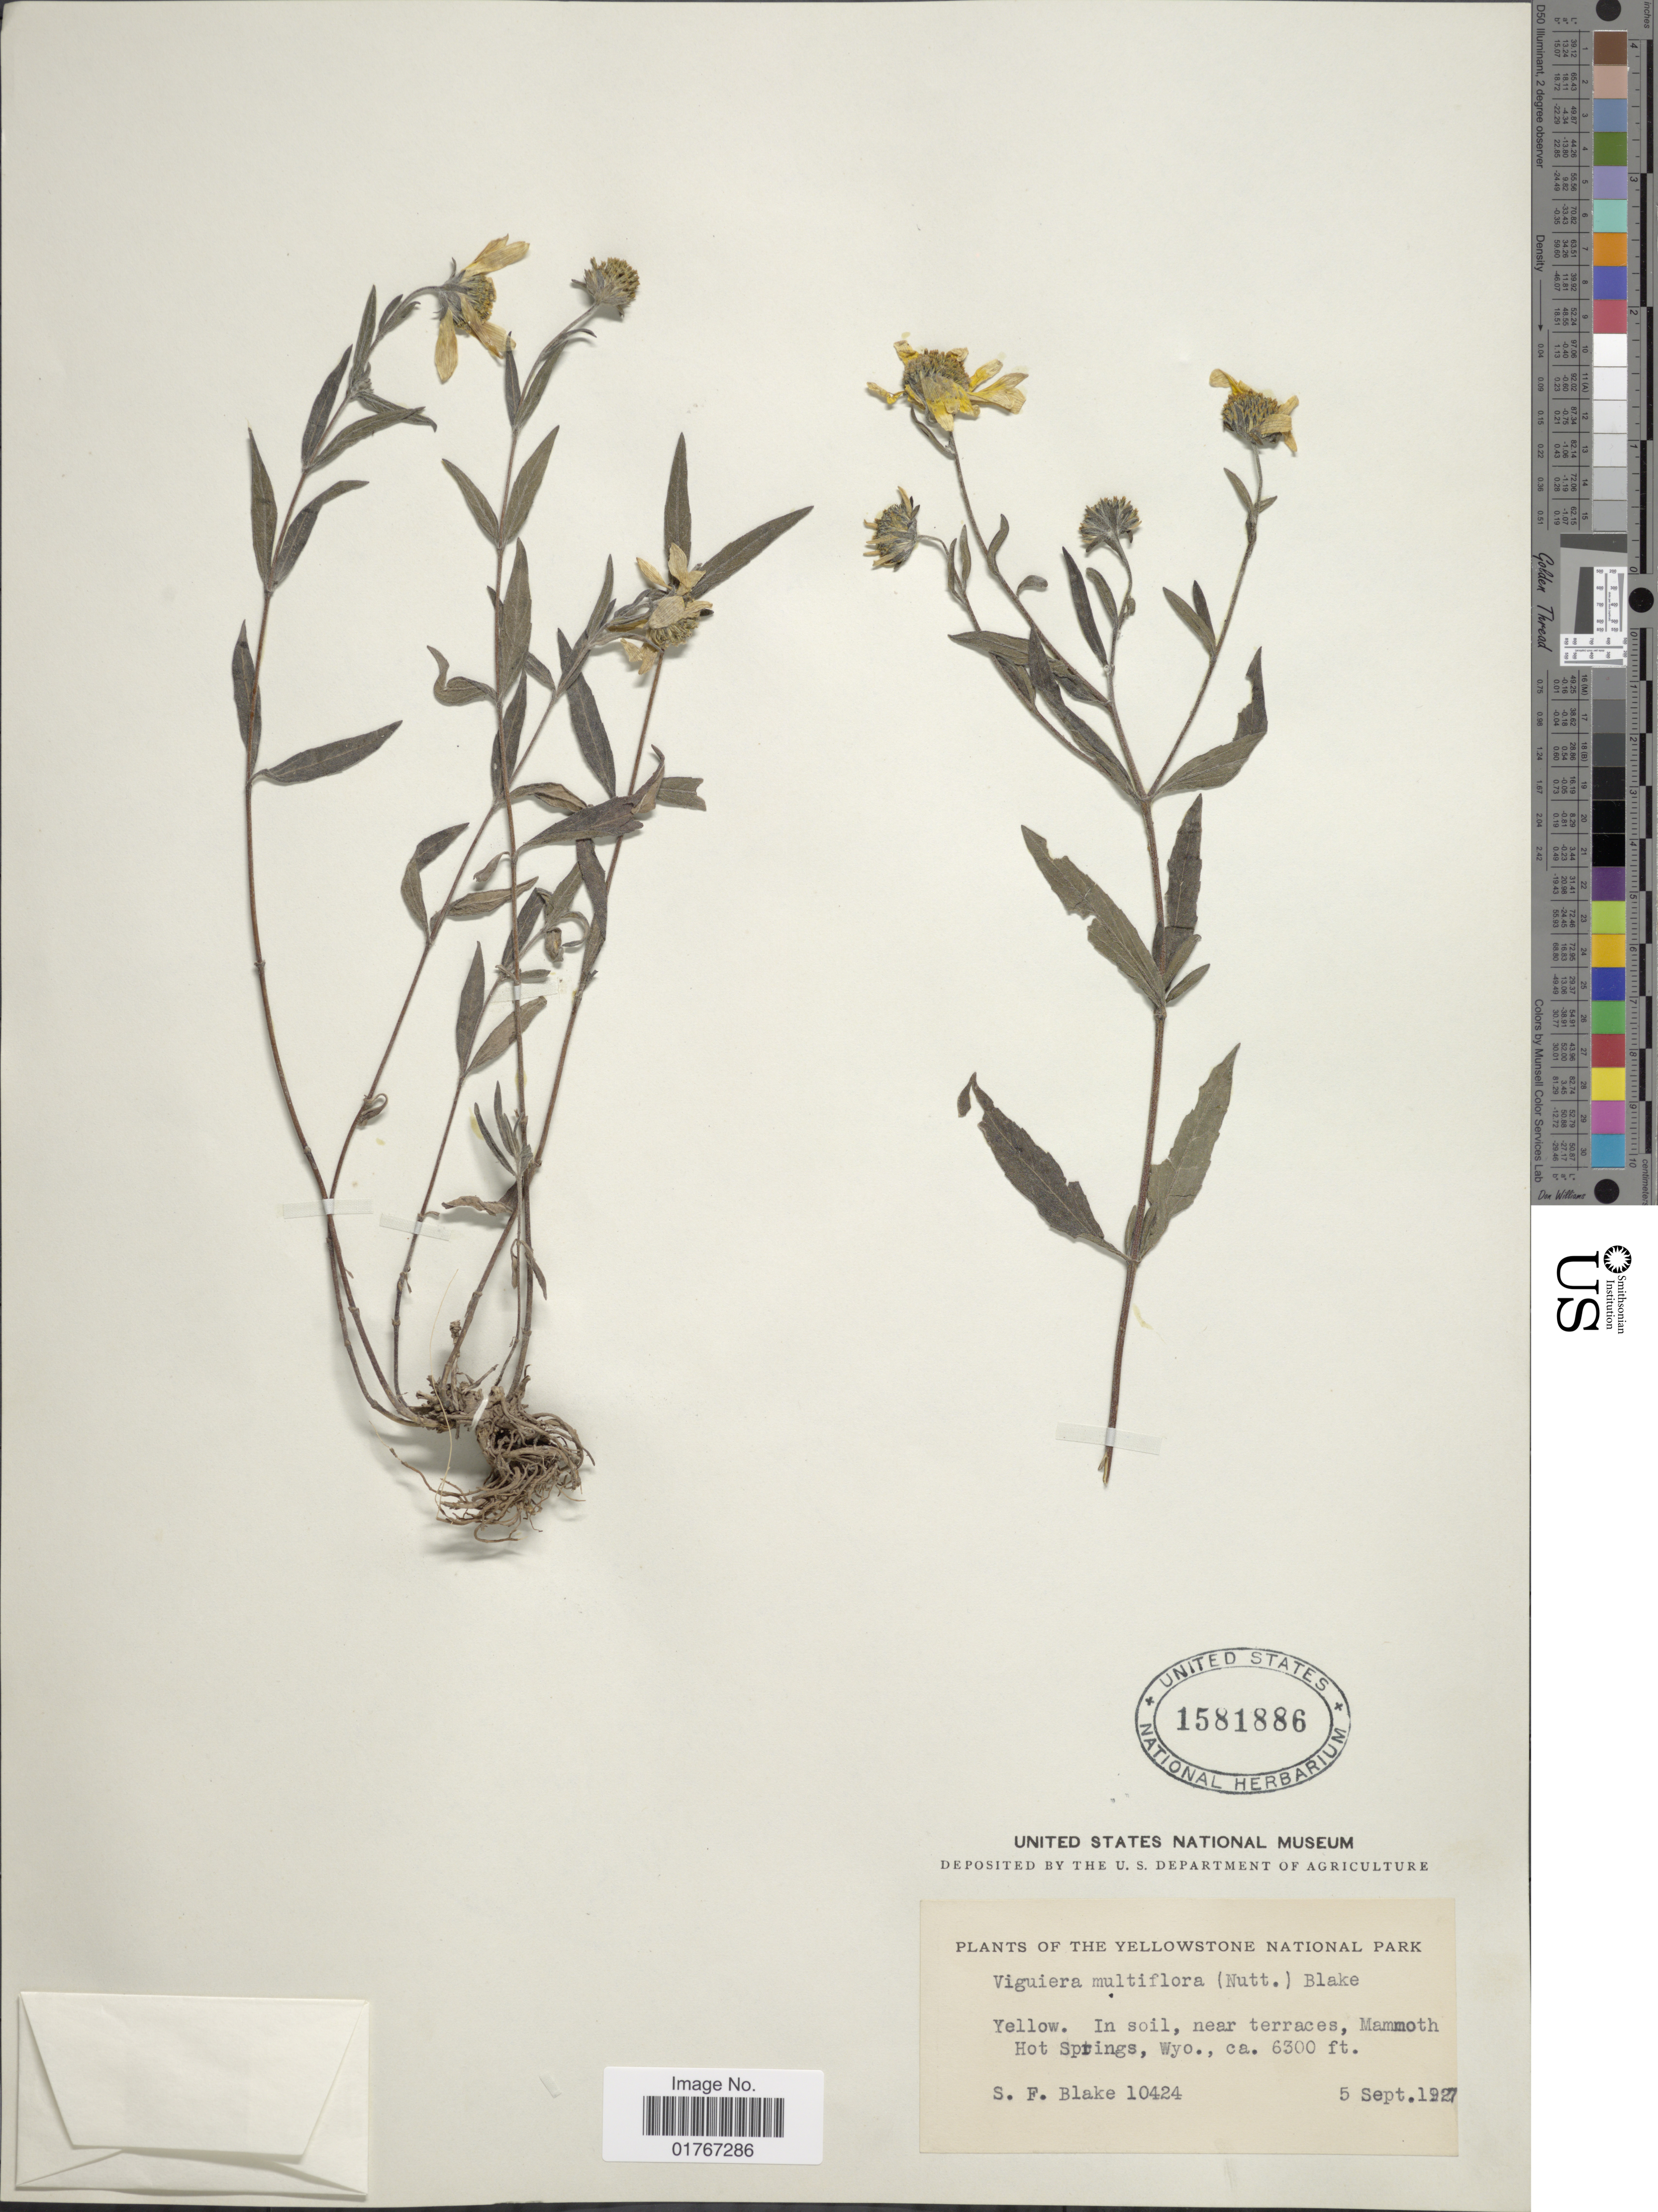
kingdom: Plantae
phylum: Tracheophyta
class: Magnoliopsida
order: Asterales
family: Asteraceae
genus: Heliomeris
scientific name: Heliomeris multiflora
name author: Nutt.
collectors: S. Blake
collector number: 10424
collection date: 1927-09-05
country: United States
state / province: Wyoming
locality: The Yellowstone National Park In soil, near terraces, mammoth Hot Springs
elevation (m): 1920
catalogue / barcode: US 1581886